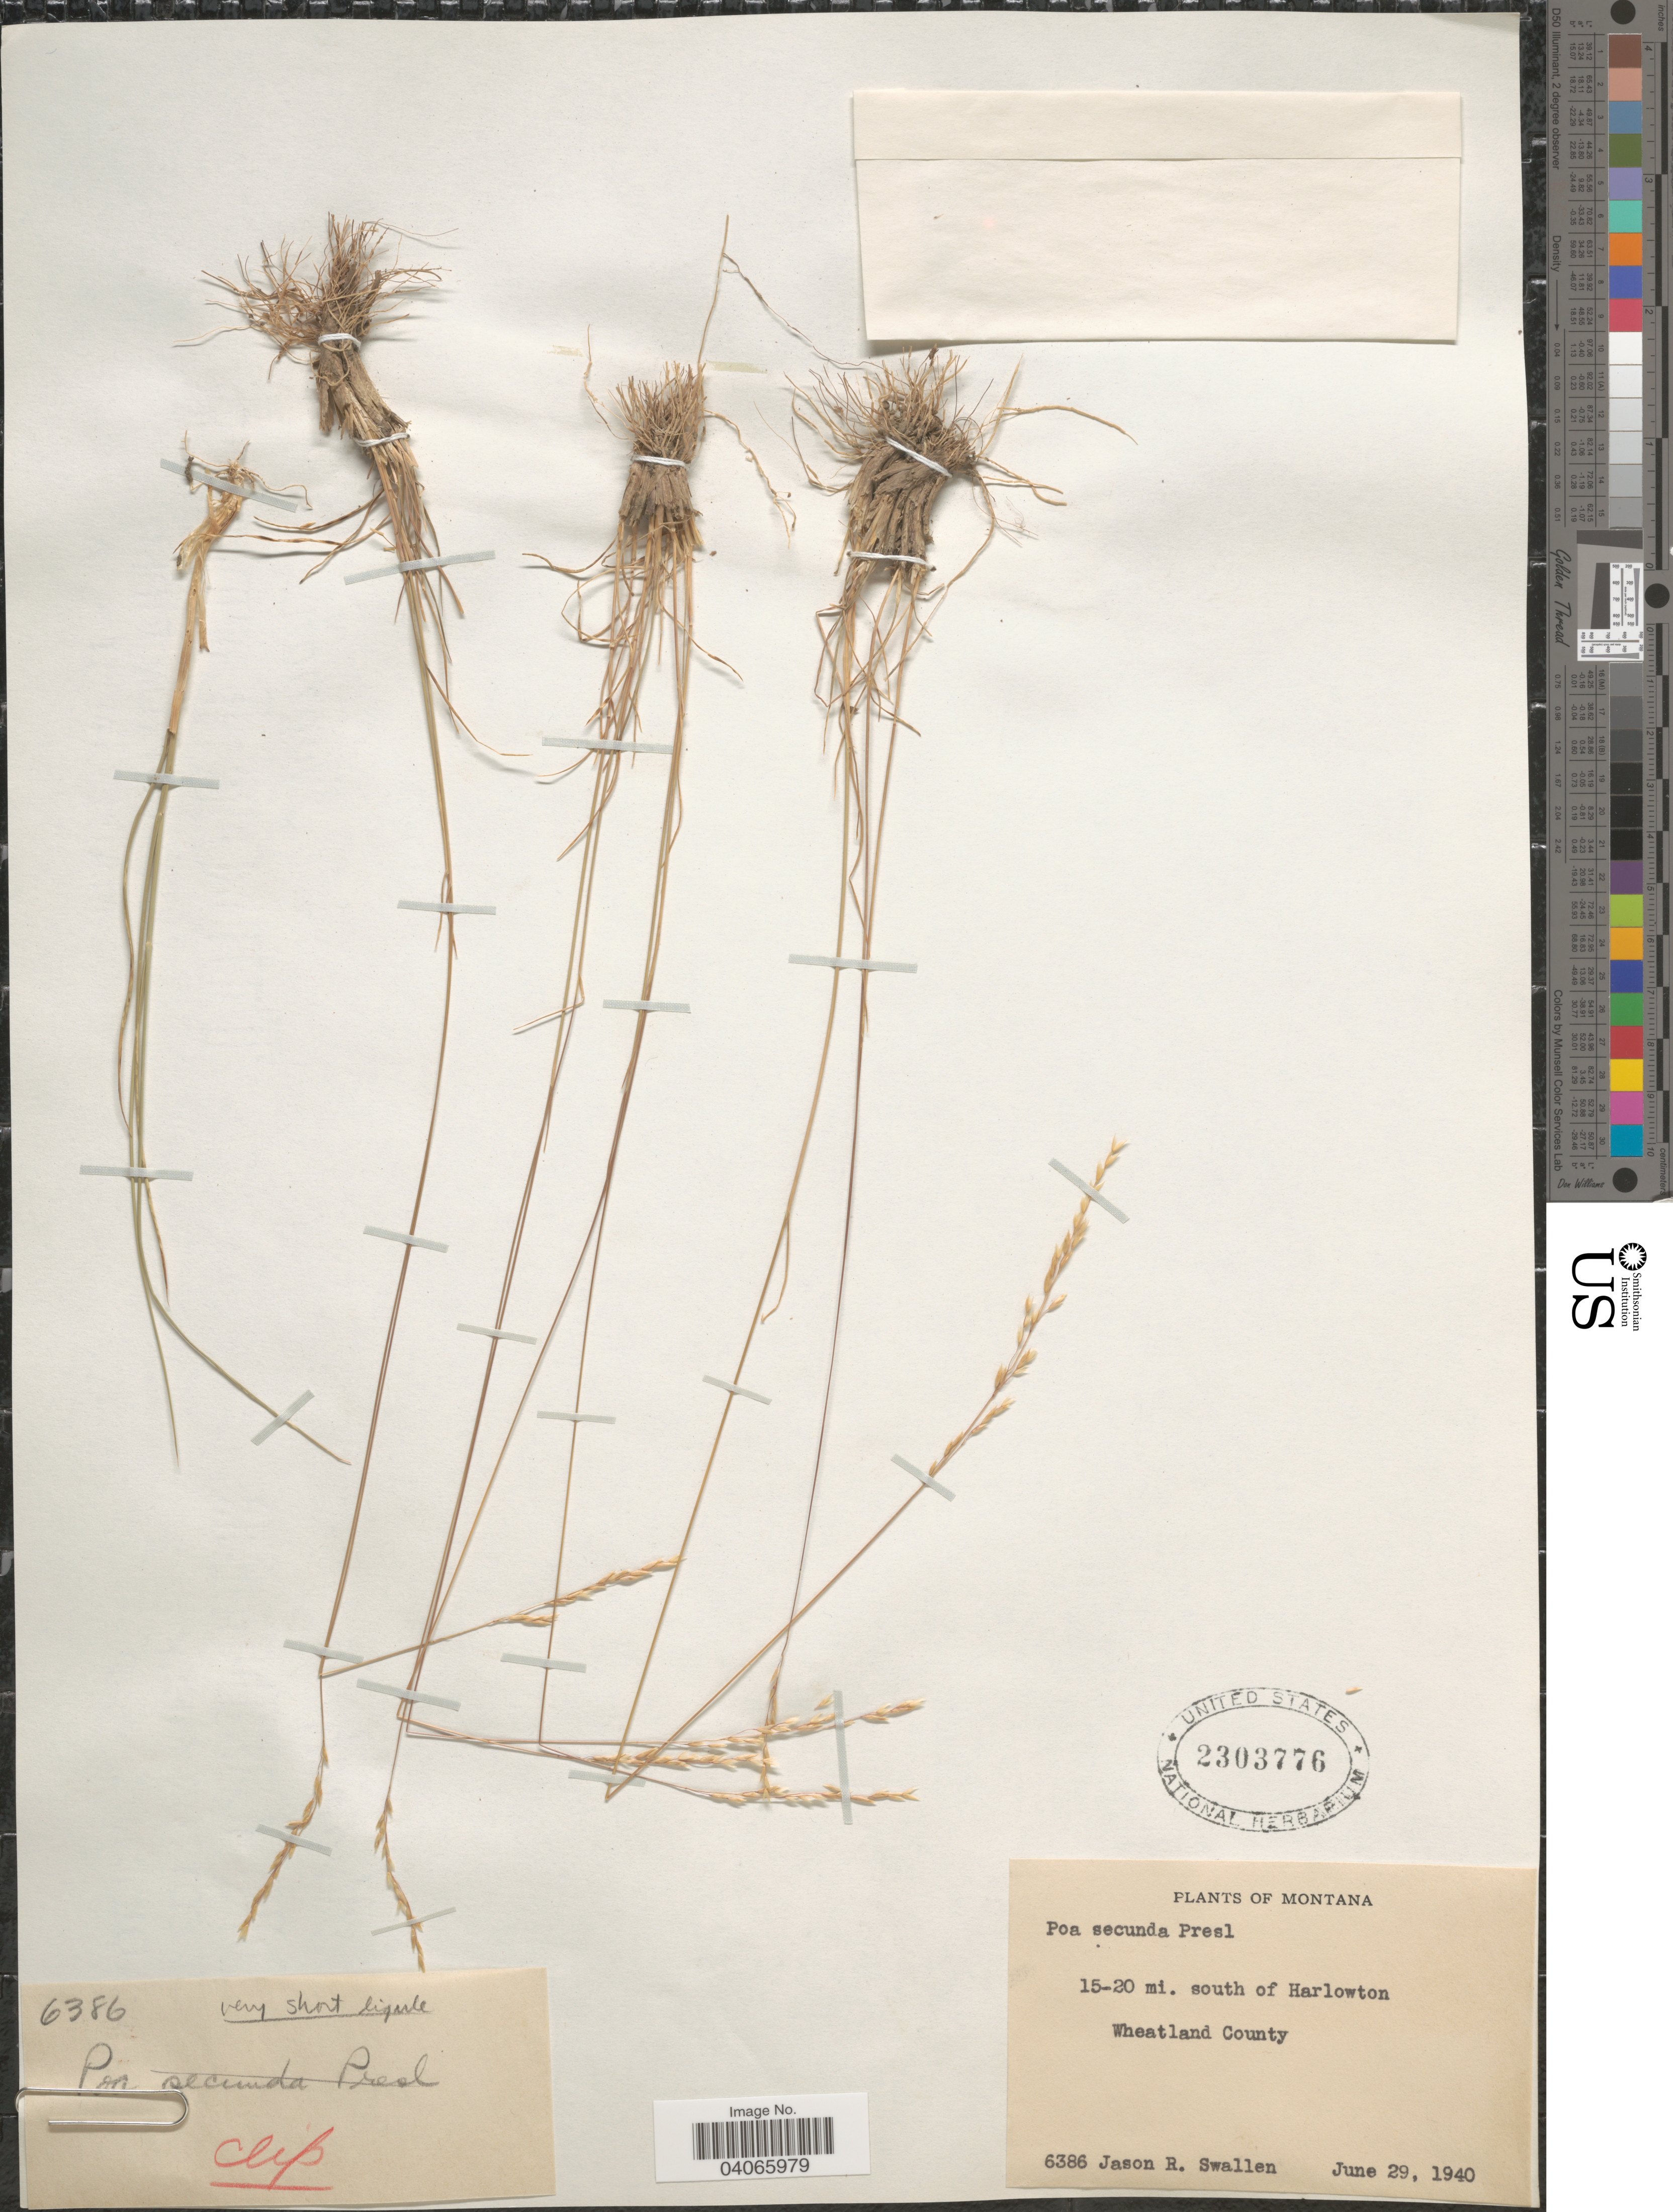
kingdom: Plantae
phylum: Tracheophyta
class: Liliopsida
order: Poales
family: Poaceae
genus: Poa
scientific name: Poa secunda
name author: J. Presl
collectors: J. R. Swallen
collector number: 6386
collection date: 1940-06-29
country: United States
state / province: Montana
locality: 15-20 mi. south of Harlowton. Wheatland County.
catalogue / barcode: US 2303776